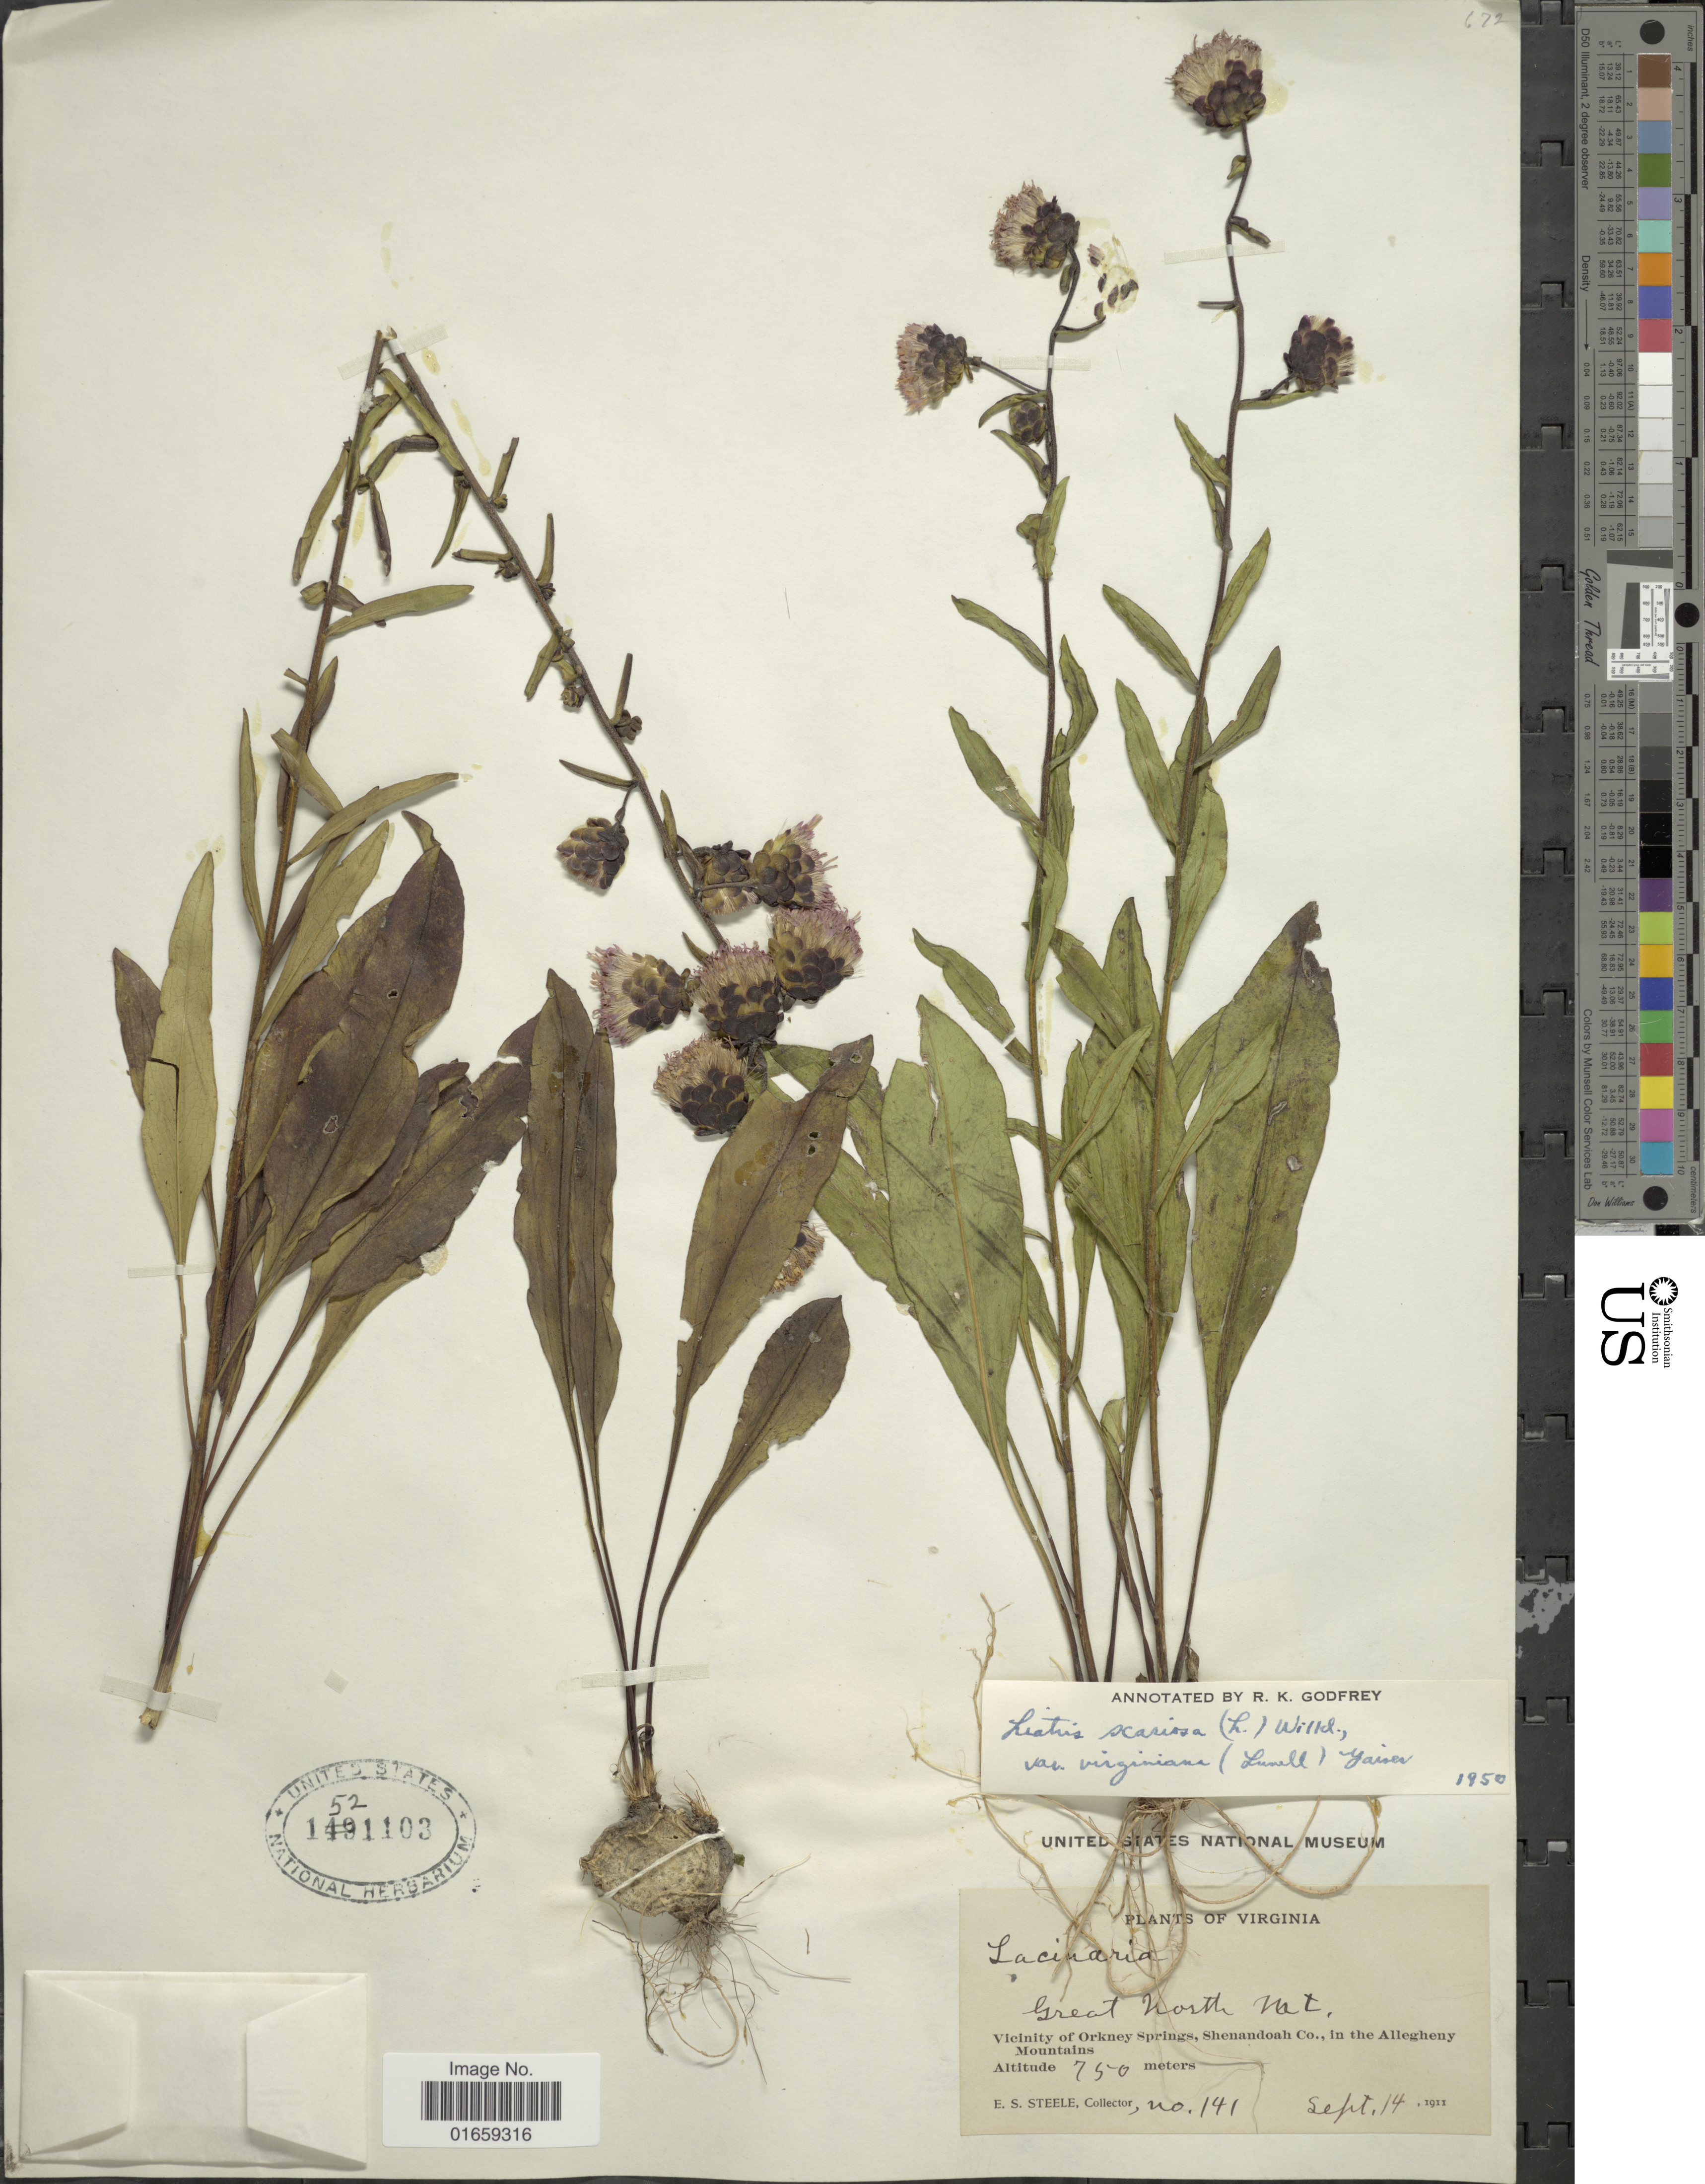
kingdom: Plantae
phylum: Tracheophyta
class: Magnoliopsida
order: Asterales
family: Asteraceae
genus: Liatris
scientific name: Liatris scariosa var. virginiana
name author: (Lunell) Gaiser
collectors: E. Steele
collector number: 141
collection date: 1911-09-14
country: United States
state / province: Virginia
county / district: Shenandoah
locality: Vicinity of Orkney Springs, Shenandoah Co., in the Allegheny Mountains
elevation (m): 750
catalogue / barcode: US 1521103